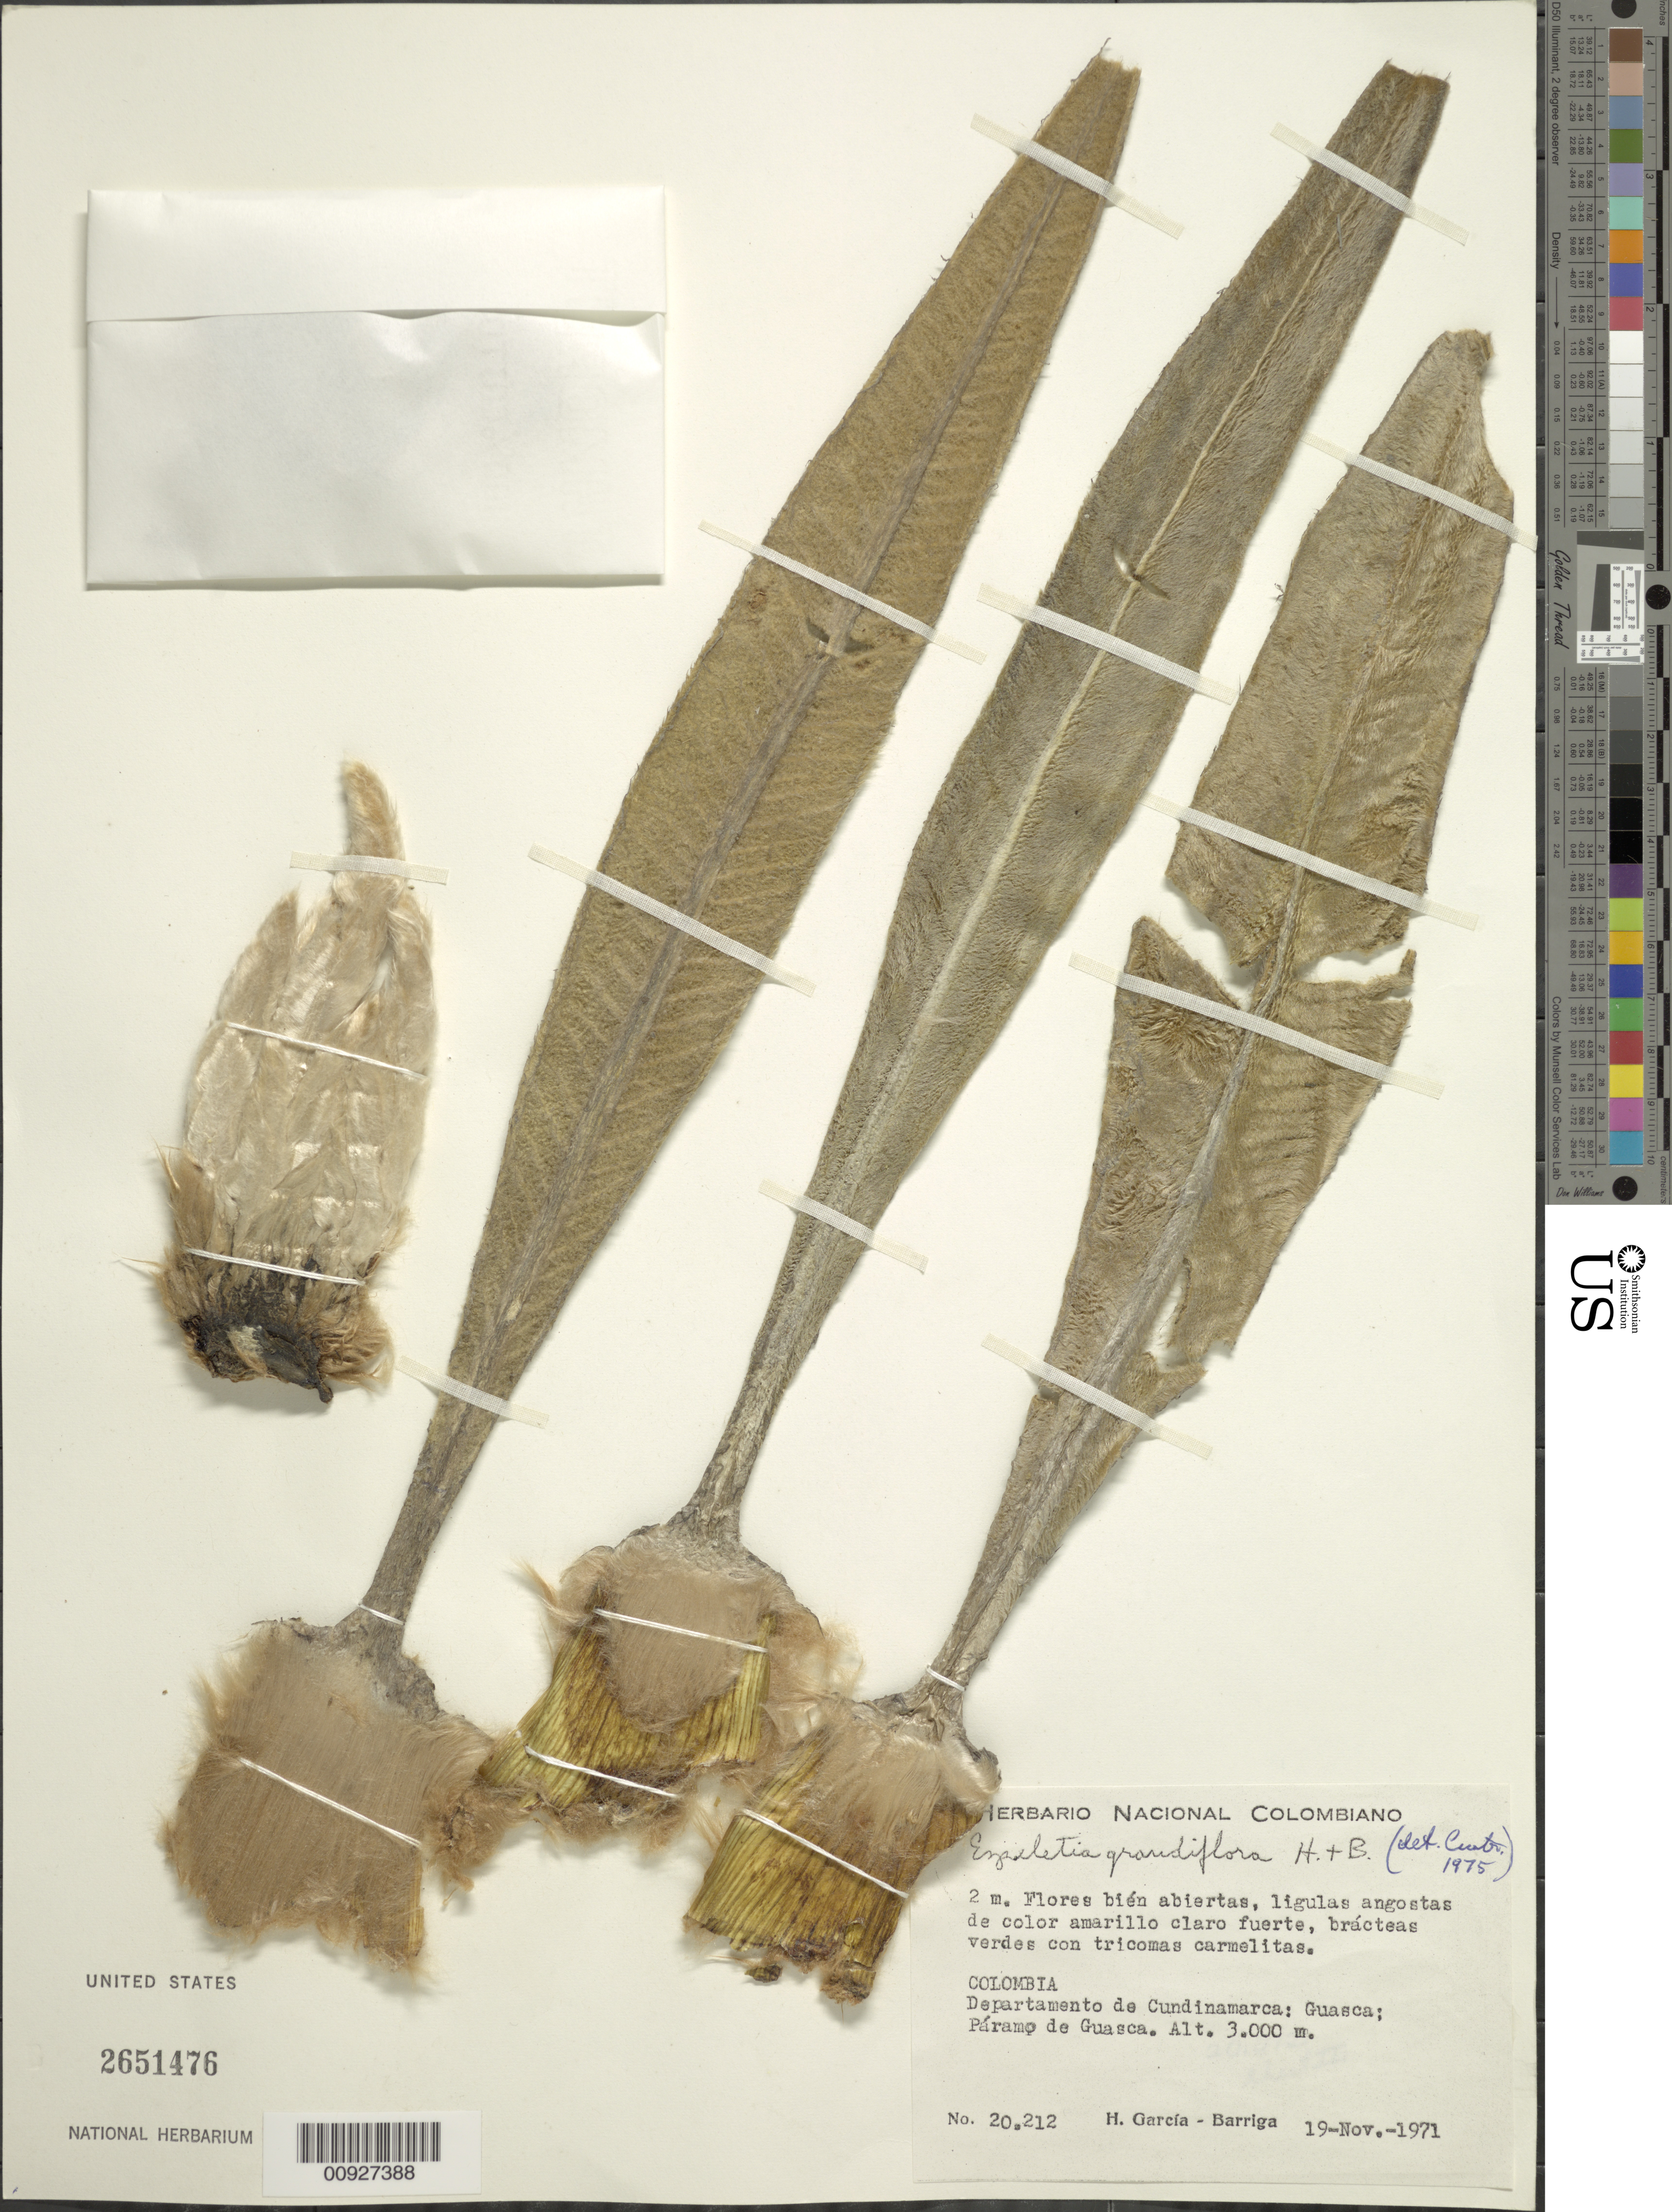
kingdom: Plantae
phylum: Tracheophyta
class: Magnoliopsida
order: Asterales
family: Asteraceae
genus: Espeletia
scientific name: Espeletia grandiflora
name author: Humb. & Bonpl.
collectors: H. García Barriga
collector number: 20220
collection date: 1971-11-19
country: Colombia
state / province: Cundinamarca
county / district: Guasca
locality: Páramo de Guasca. Páramo de Guasca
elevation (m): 3000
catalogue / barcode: US 2651476